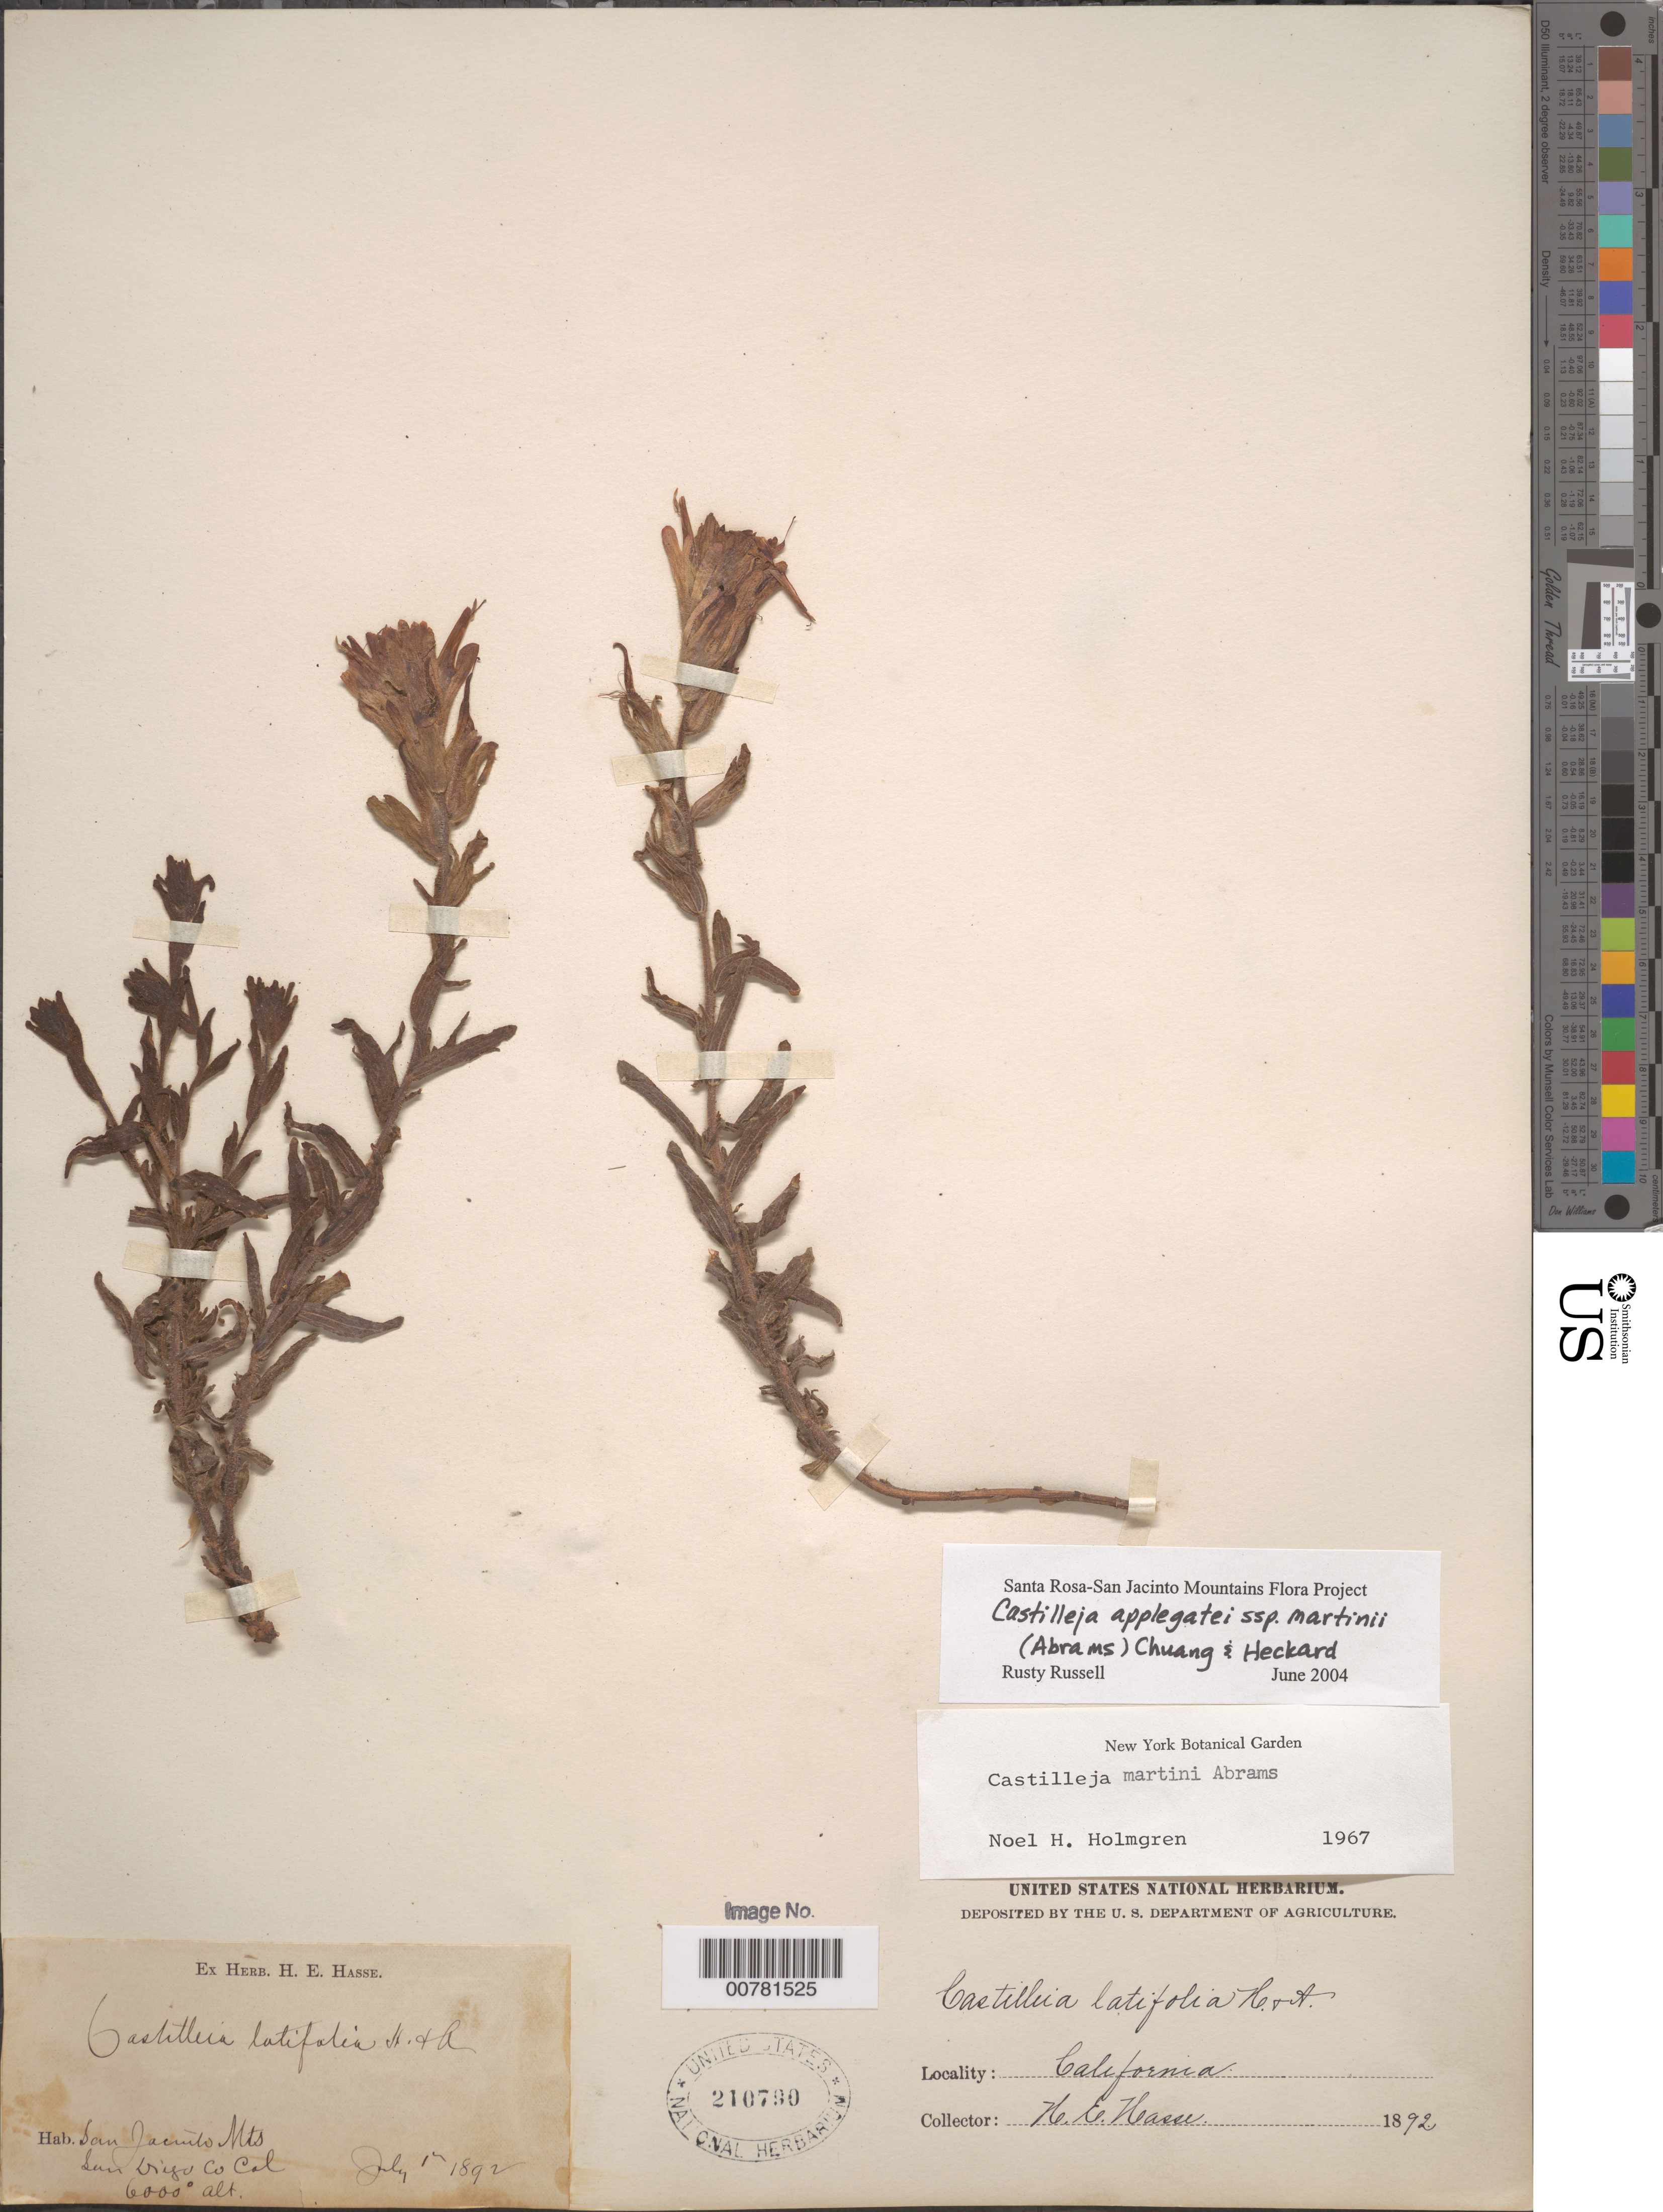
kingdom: Plantae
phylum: Tracheophyta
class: Magnoliopsida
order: Lamiales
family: Orobanchaceae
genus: Castilleja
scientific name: Castilleja applegatei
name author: Fernald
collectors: H. E. Hasse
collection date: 1892-07-01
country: United States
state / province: California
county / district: Riverside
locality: San Jacinto Mts. San Diego Co.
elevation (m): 1829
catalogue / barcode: US 210790